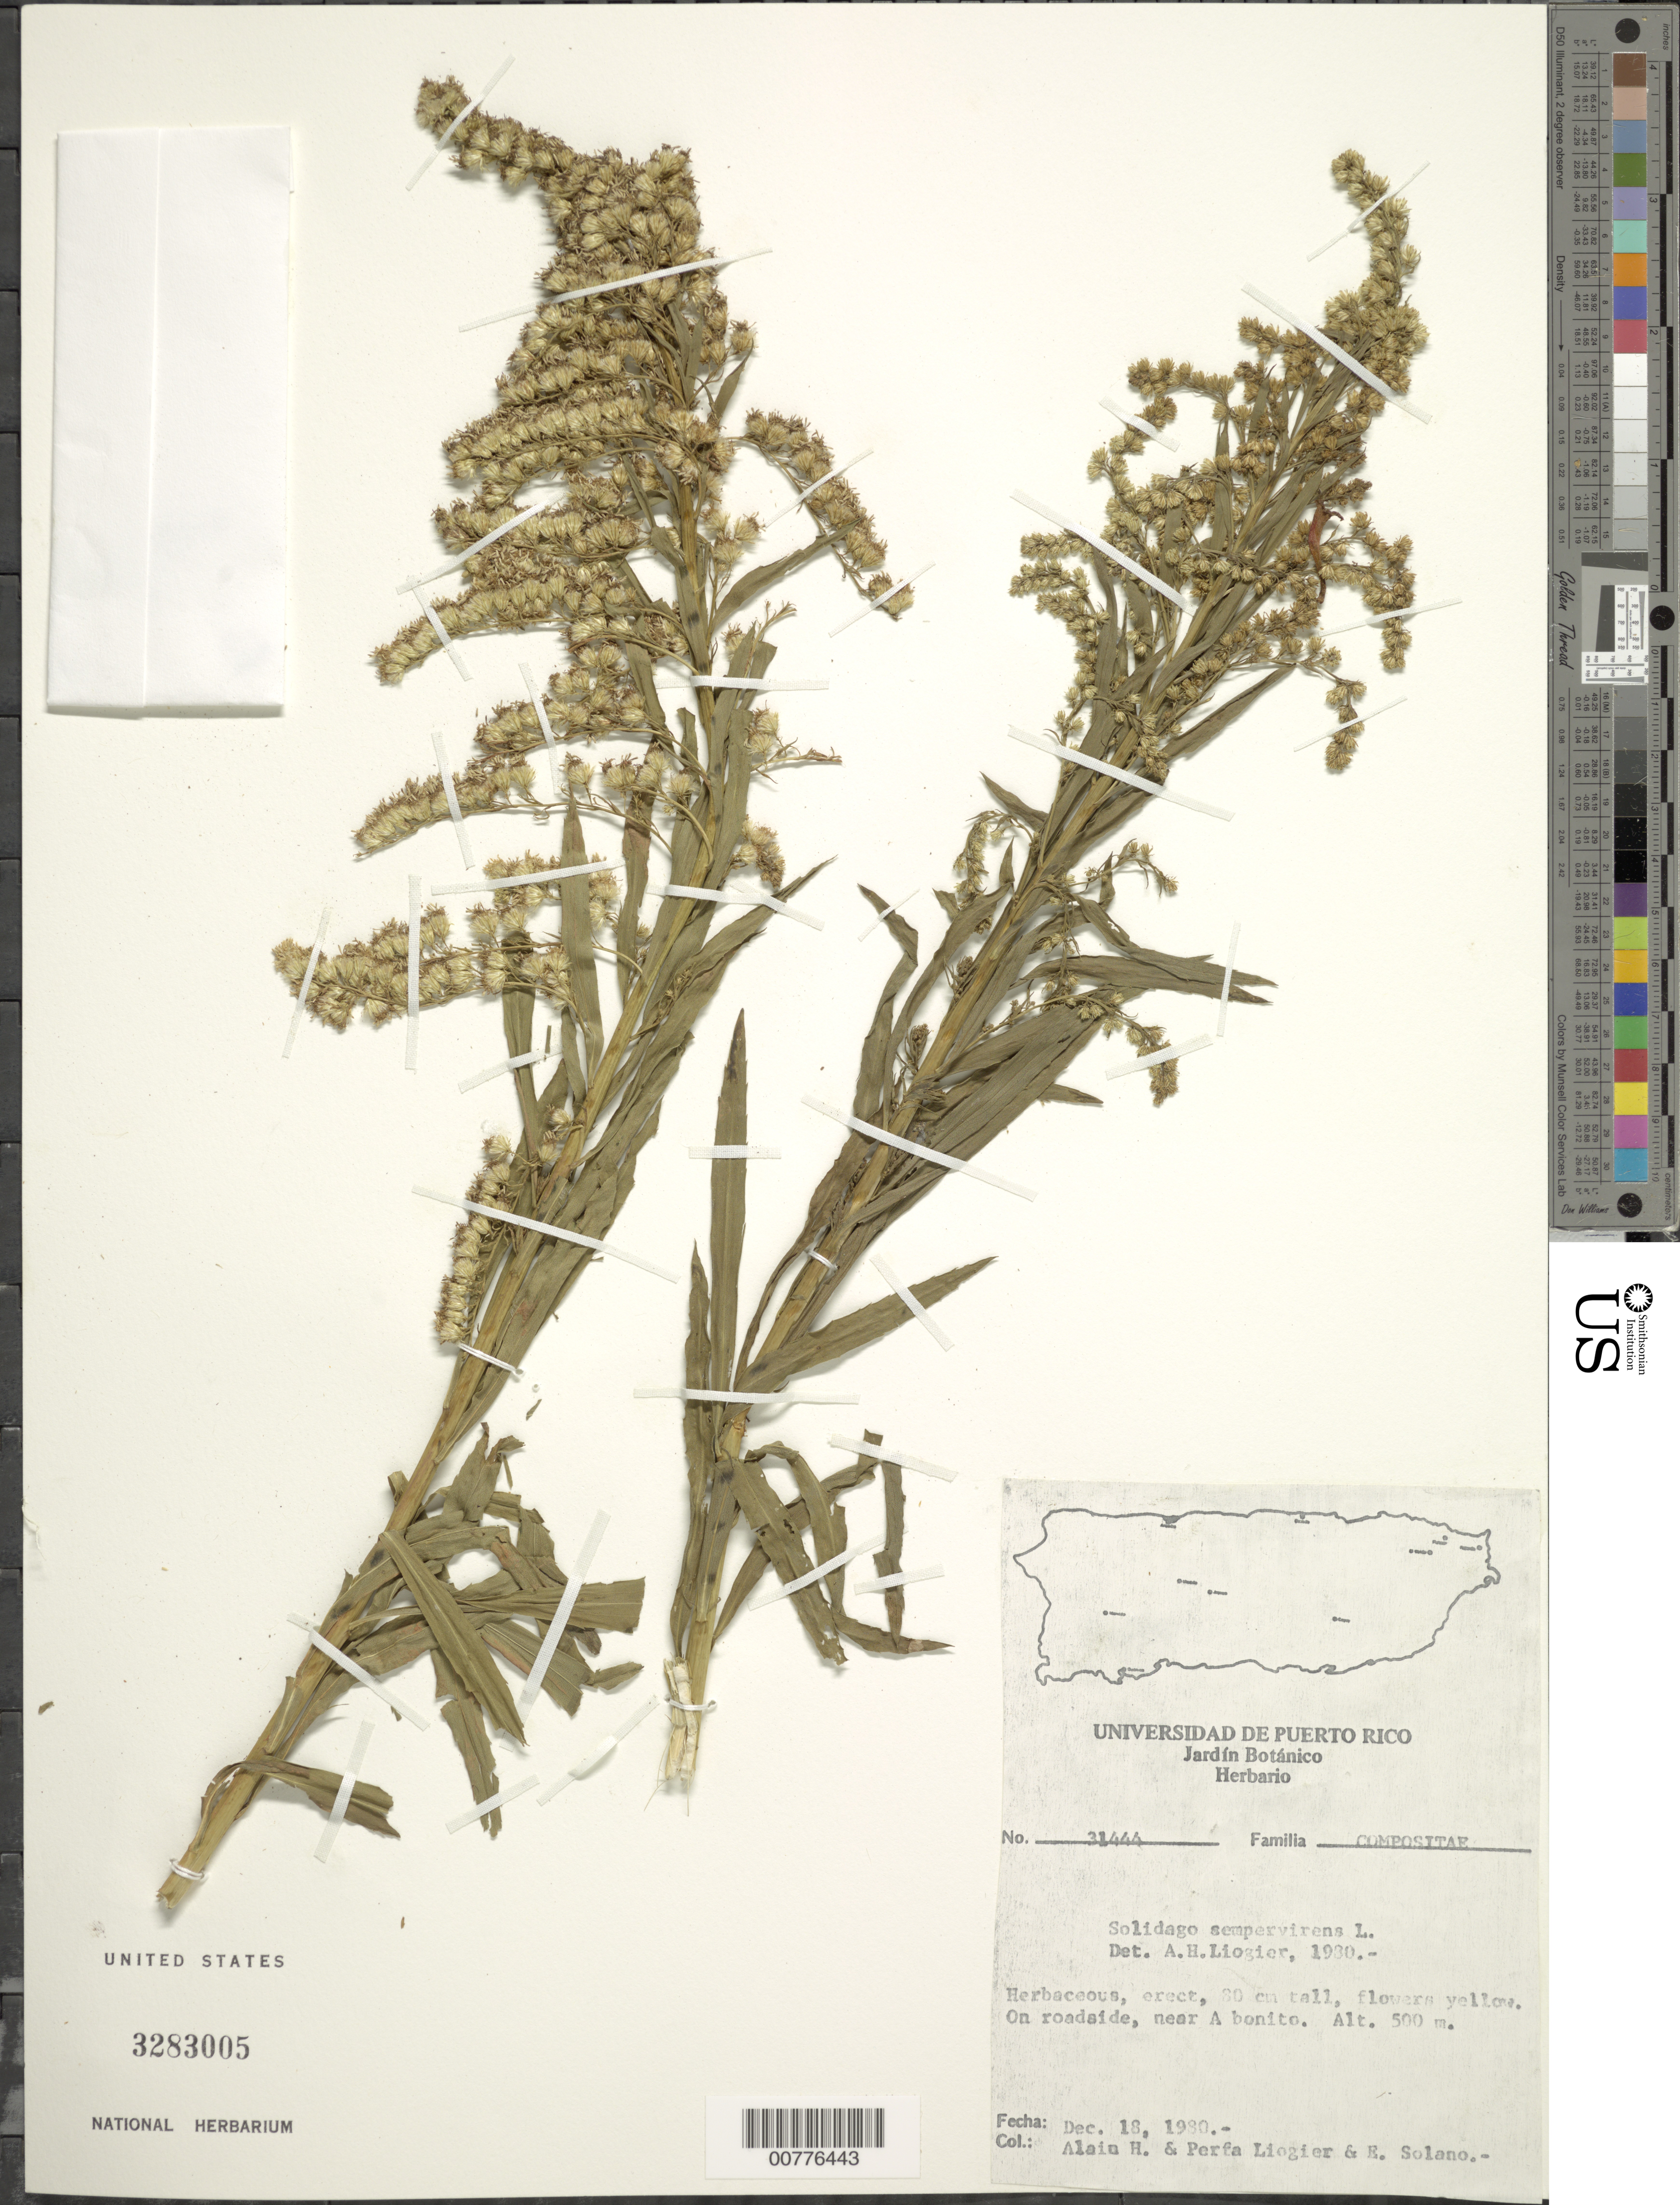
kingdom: Plantae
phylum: Tracheophyta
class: Magnoliopsida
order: Asterales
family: Asteraceae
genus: Solidago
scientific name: Solidago sempervirens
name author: L.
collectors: A. H. Liogier, M. P. Liogier & R. Solano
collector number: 31444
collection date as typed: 18 Dec 1980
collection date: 1980-12-18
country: Puerto Rico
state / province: Abonito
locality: On roadside, near Aibonito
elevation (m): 500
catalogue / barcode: US 3283005